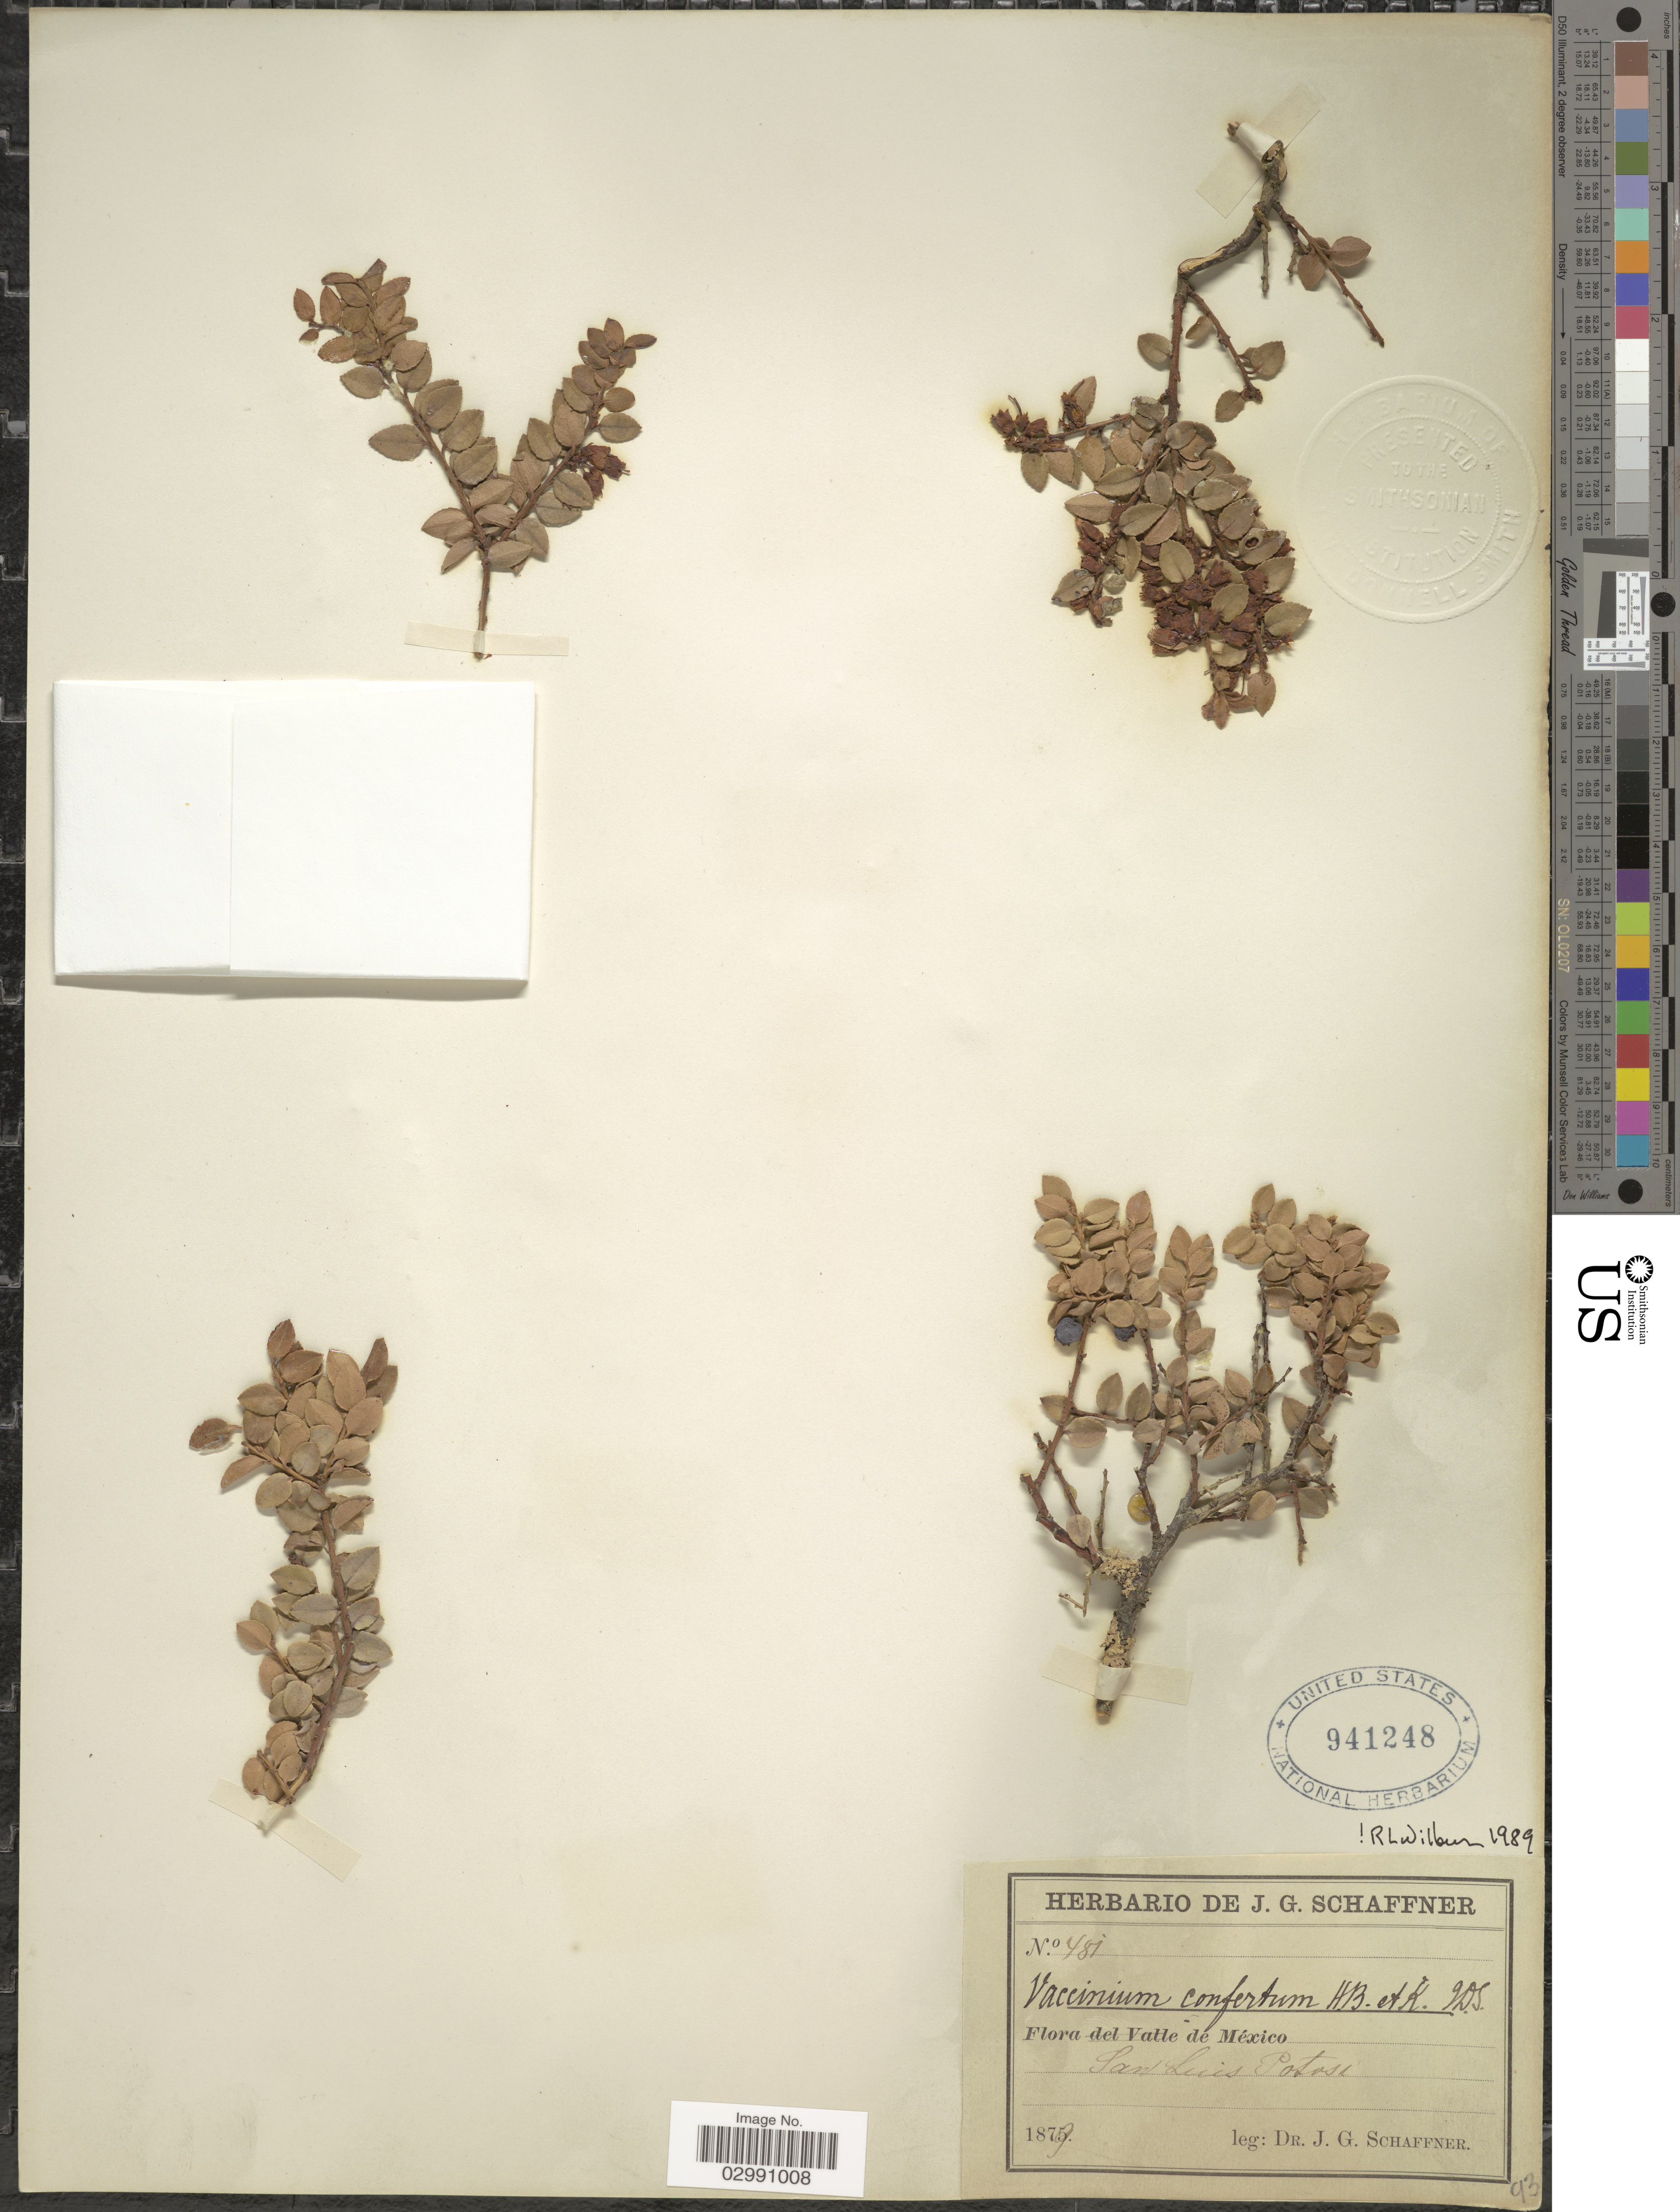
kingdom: Plantae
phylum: Tracheophyta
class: Magnoliopsida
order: Ericales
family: Ericaceae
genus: Vaccinium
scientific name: Vaccinium confertum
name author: Kunth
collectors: J. G. Schaffner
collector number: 481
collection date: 1879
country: Mexico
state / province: San Luis Potosí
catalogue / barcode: US 941248